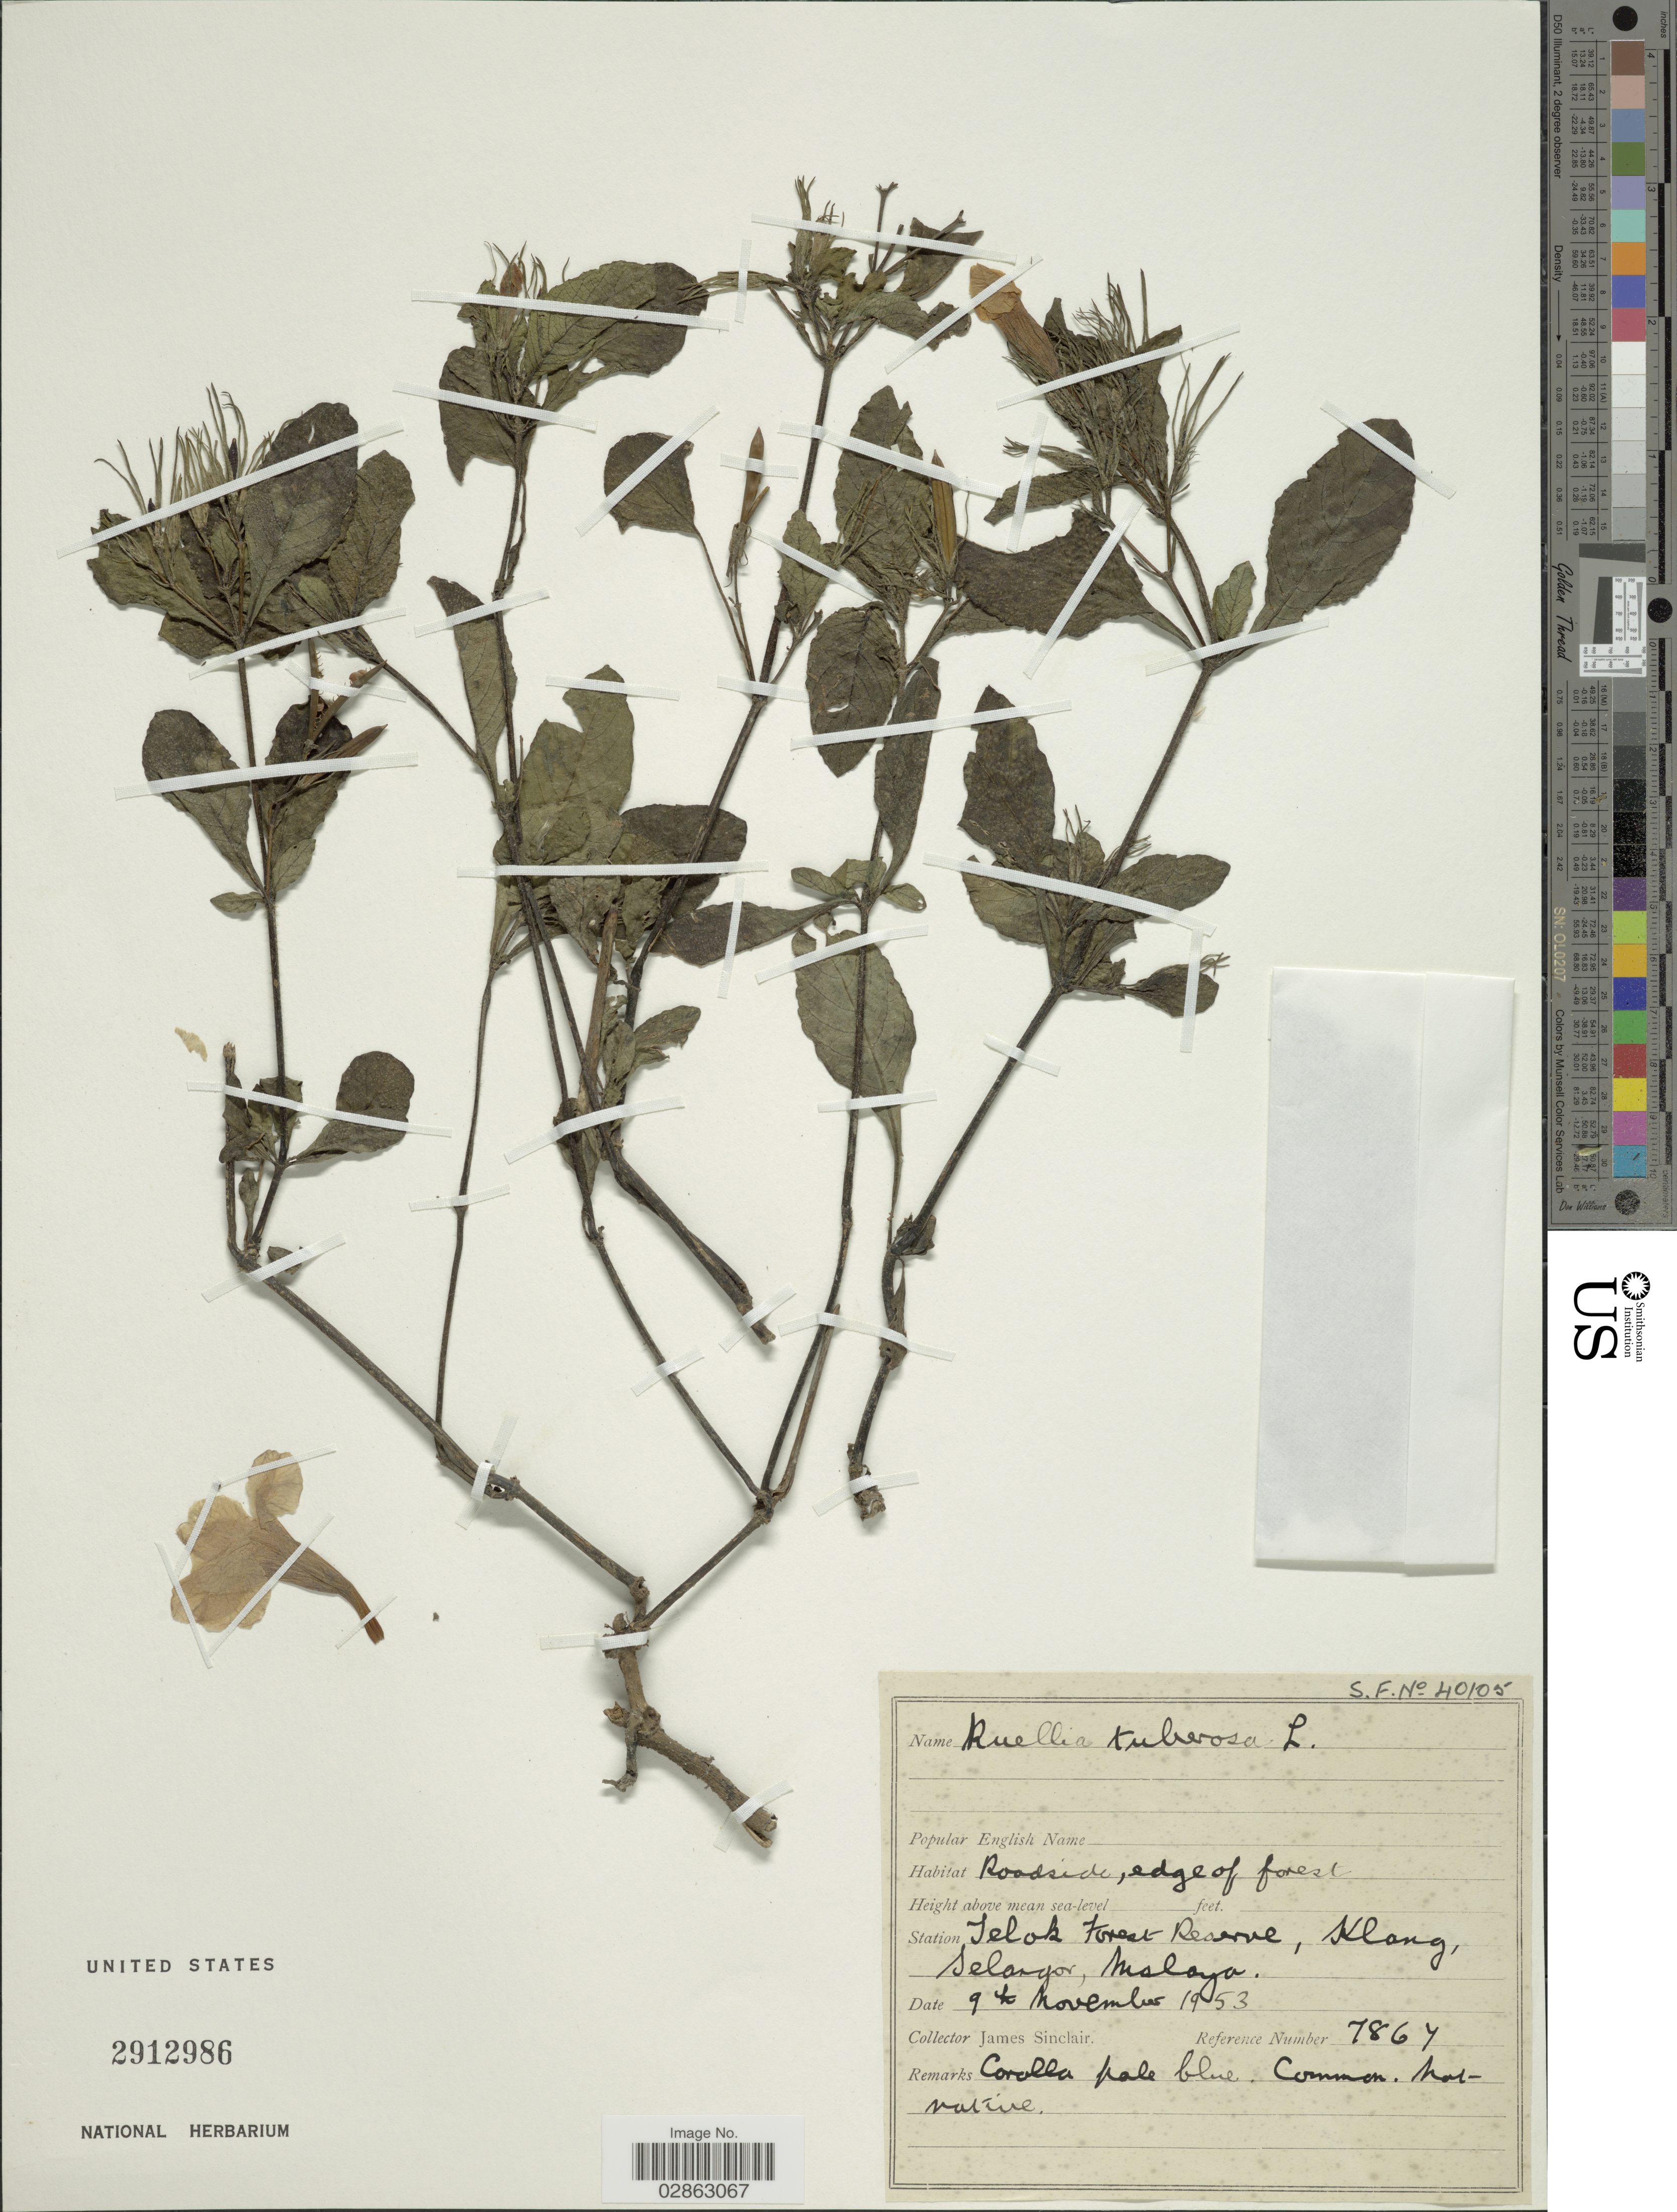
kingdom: Plantae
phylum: Tracheophyta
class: Magnoliopsida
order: Lamiales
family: Acanthaceae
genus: Ruellia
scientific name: Ruellia tuberosa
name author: L.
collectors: J. Sinclair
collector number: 7864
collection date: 1953-11-09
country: Malaysia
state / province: Selangor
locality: Station Telok Forest Reserve, Klang. Malaya.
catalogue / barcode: US 2912986